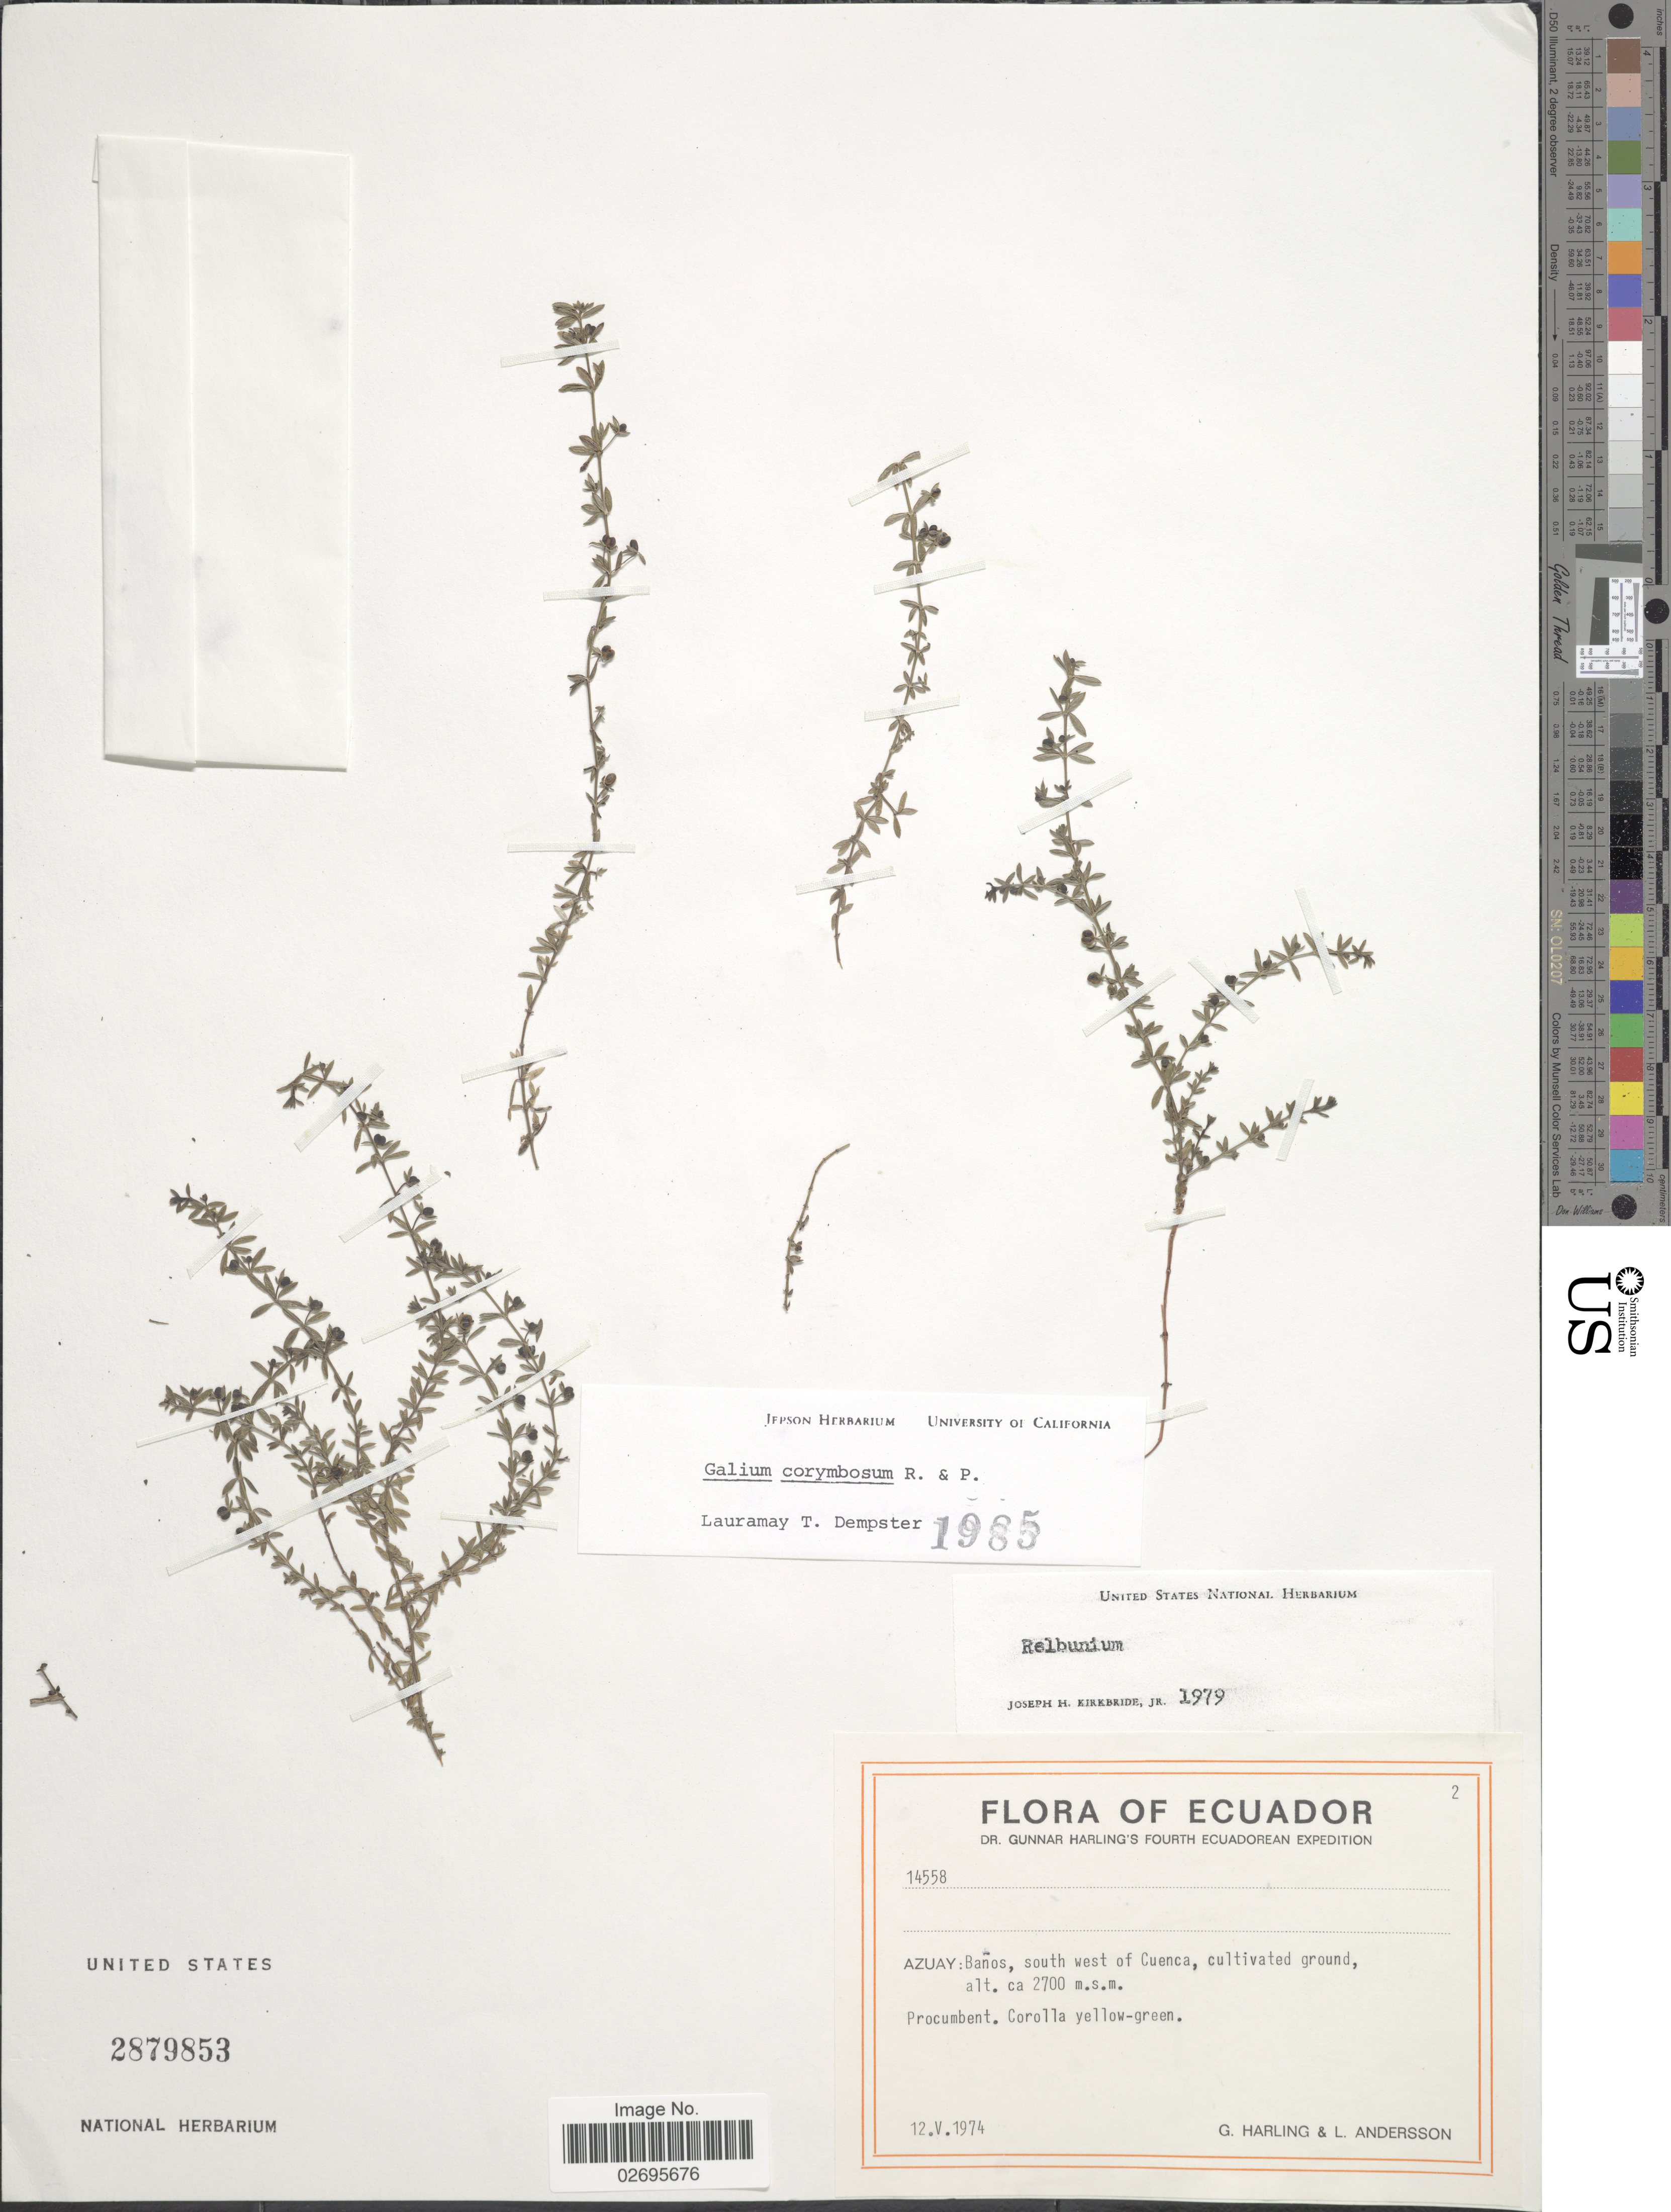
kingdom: Plantae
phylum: Tracheophyta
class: Magnoliopsida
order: Gentianales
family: Rubiaceae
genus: Galium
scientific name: Galium corymbosum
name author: Ruiz & Pav.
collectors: G. Harling & L. Andersson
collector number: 14558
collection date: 1974-05-12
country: Ecuador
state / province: Azuay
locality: Azuay: Banos, south west of Cuenca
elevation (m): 2700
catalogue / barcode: US 2879853